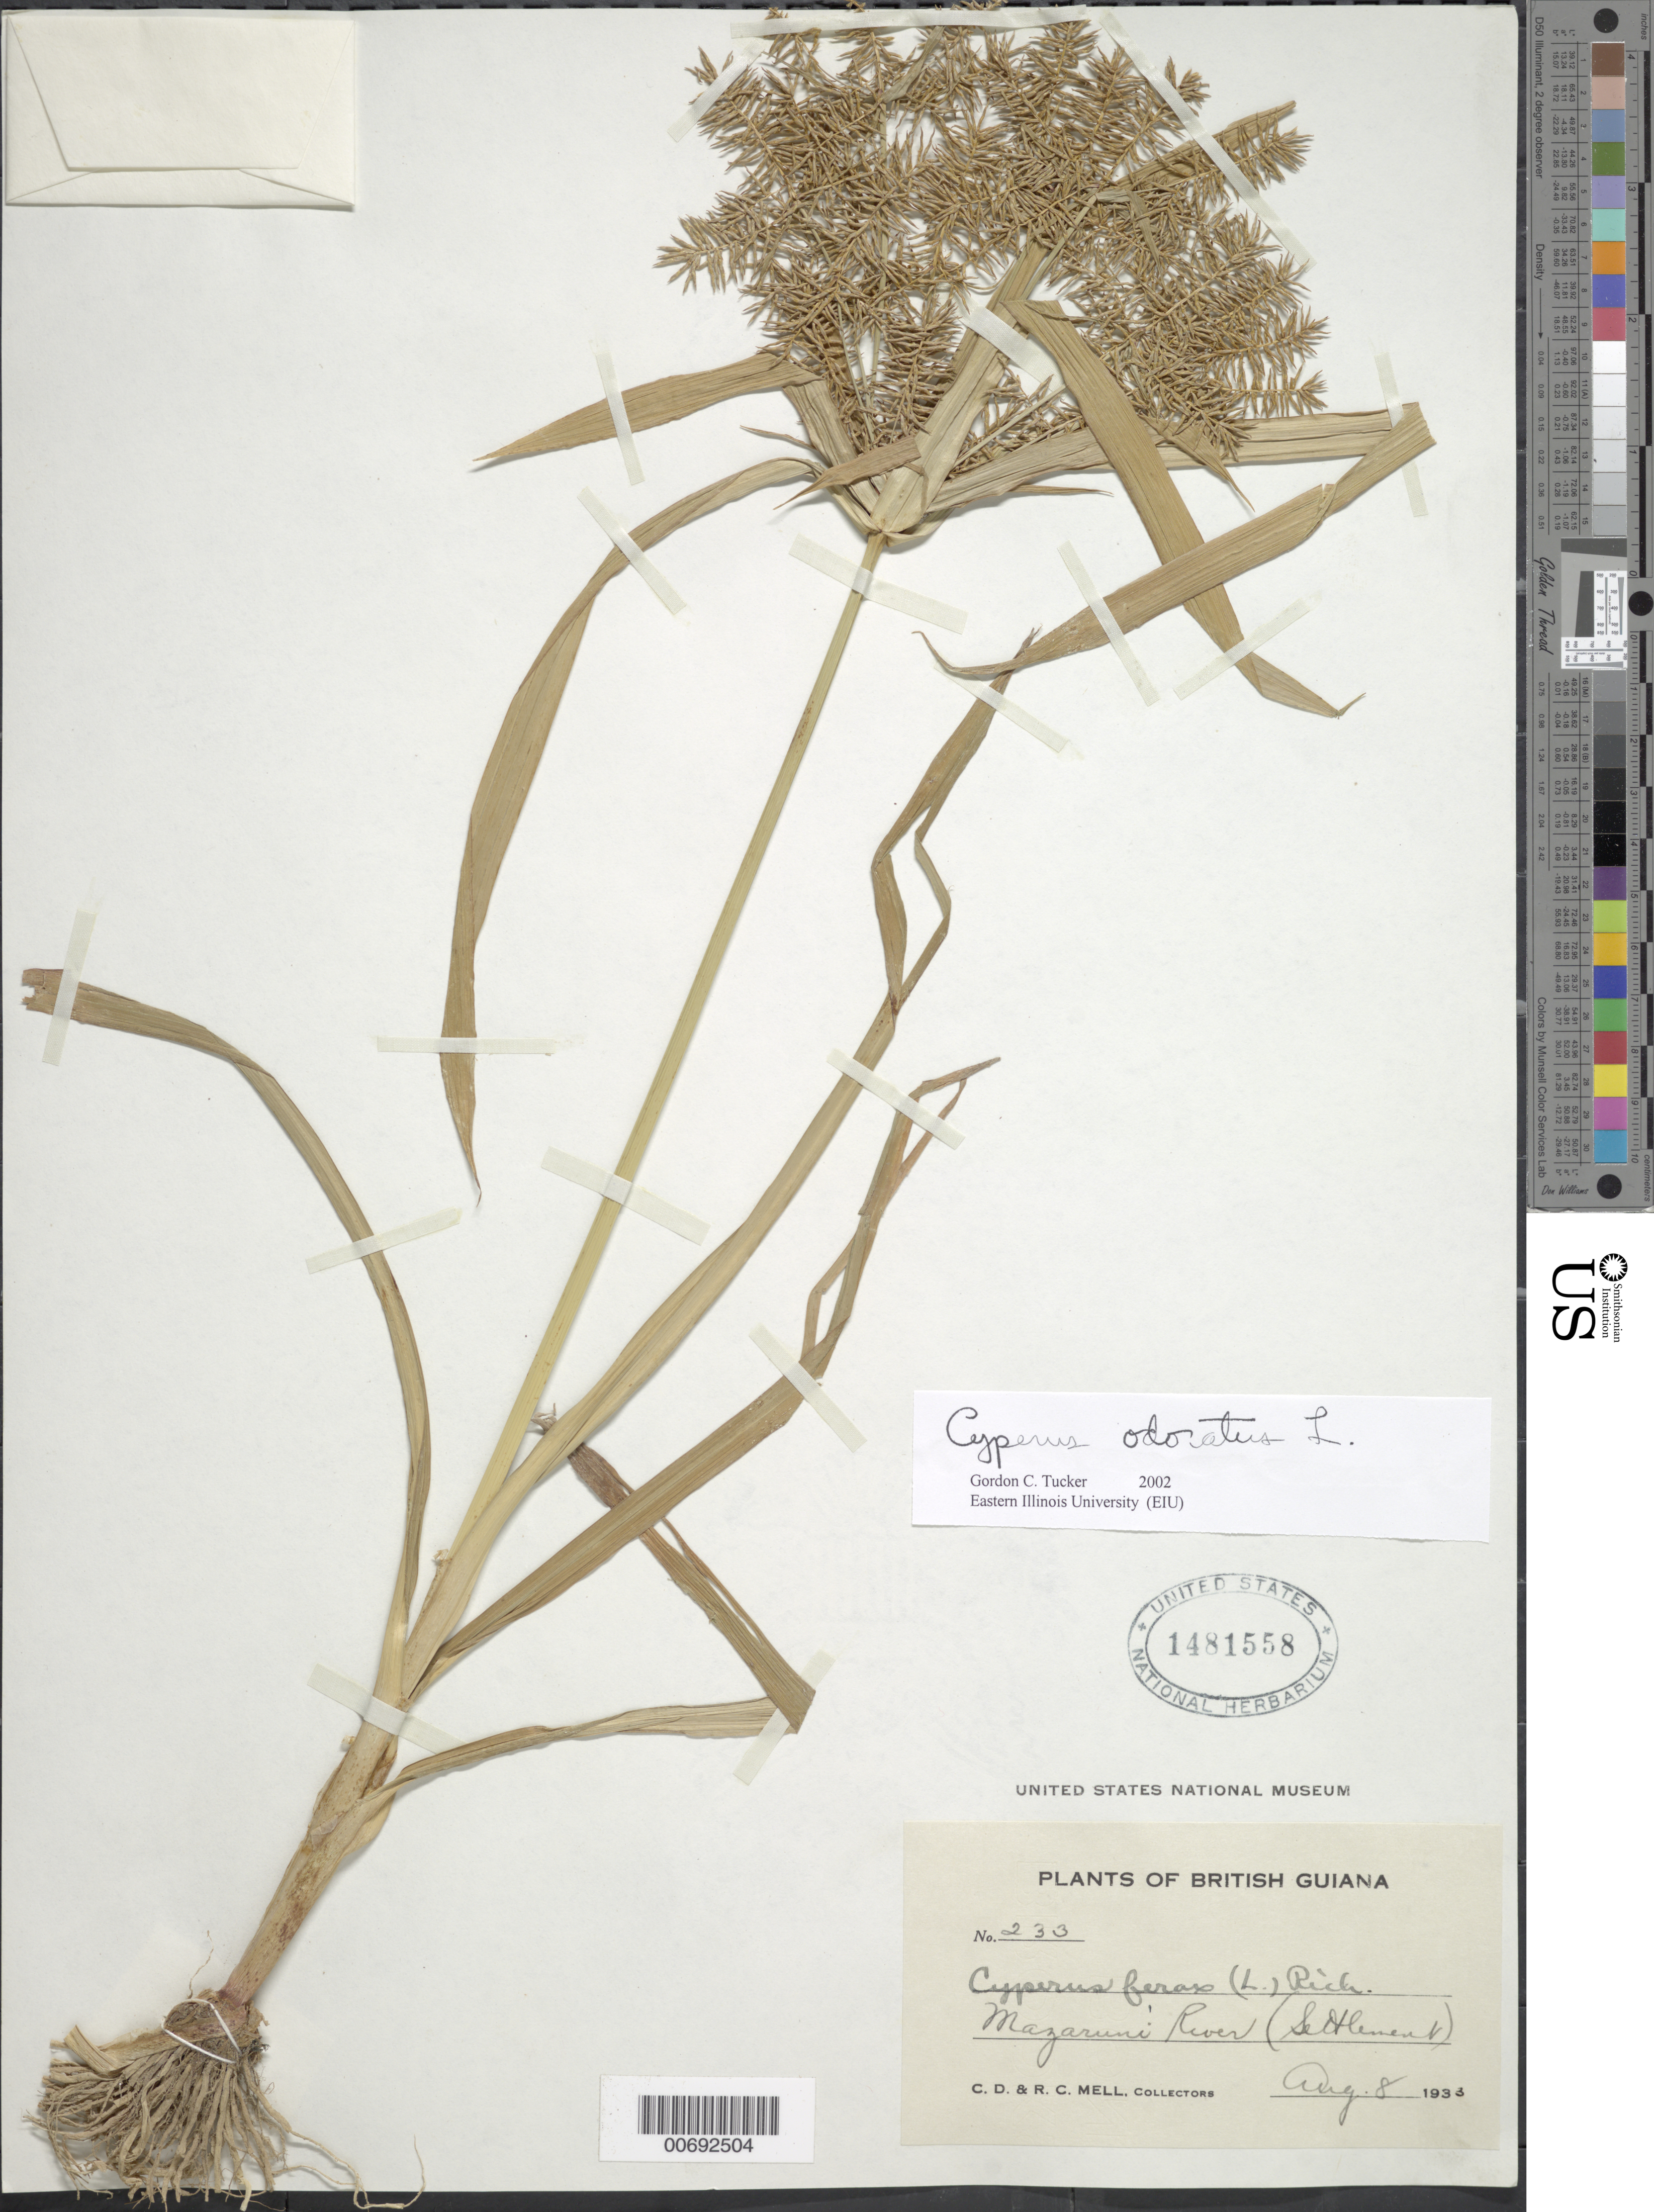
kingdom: Plantae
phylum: Tracheophyta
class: Liliopsida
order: Poales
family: Cyperaceae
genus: Cyperus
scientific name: Cyperus odoratus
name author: L.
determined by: Tucker, G. C.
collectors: C. D. Mell & R. Mell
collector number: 233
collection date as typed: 8-Aug-33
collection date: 1933-08-08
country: Guyana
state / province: Cuyuni-Mazaruni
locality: Mazaruni R. (settlement)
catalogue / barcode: US 1481558